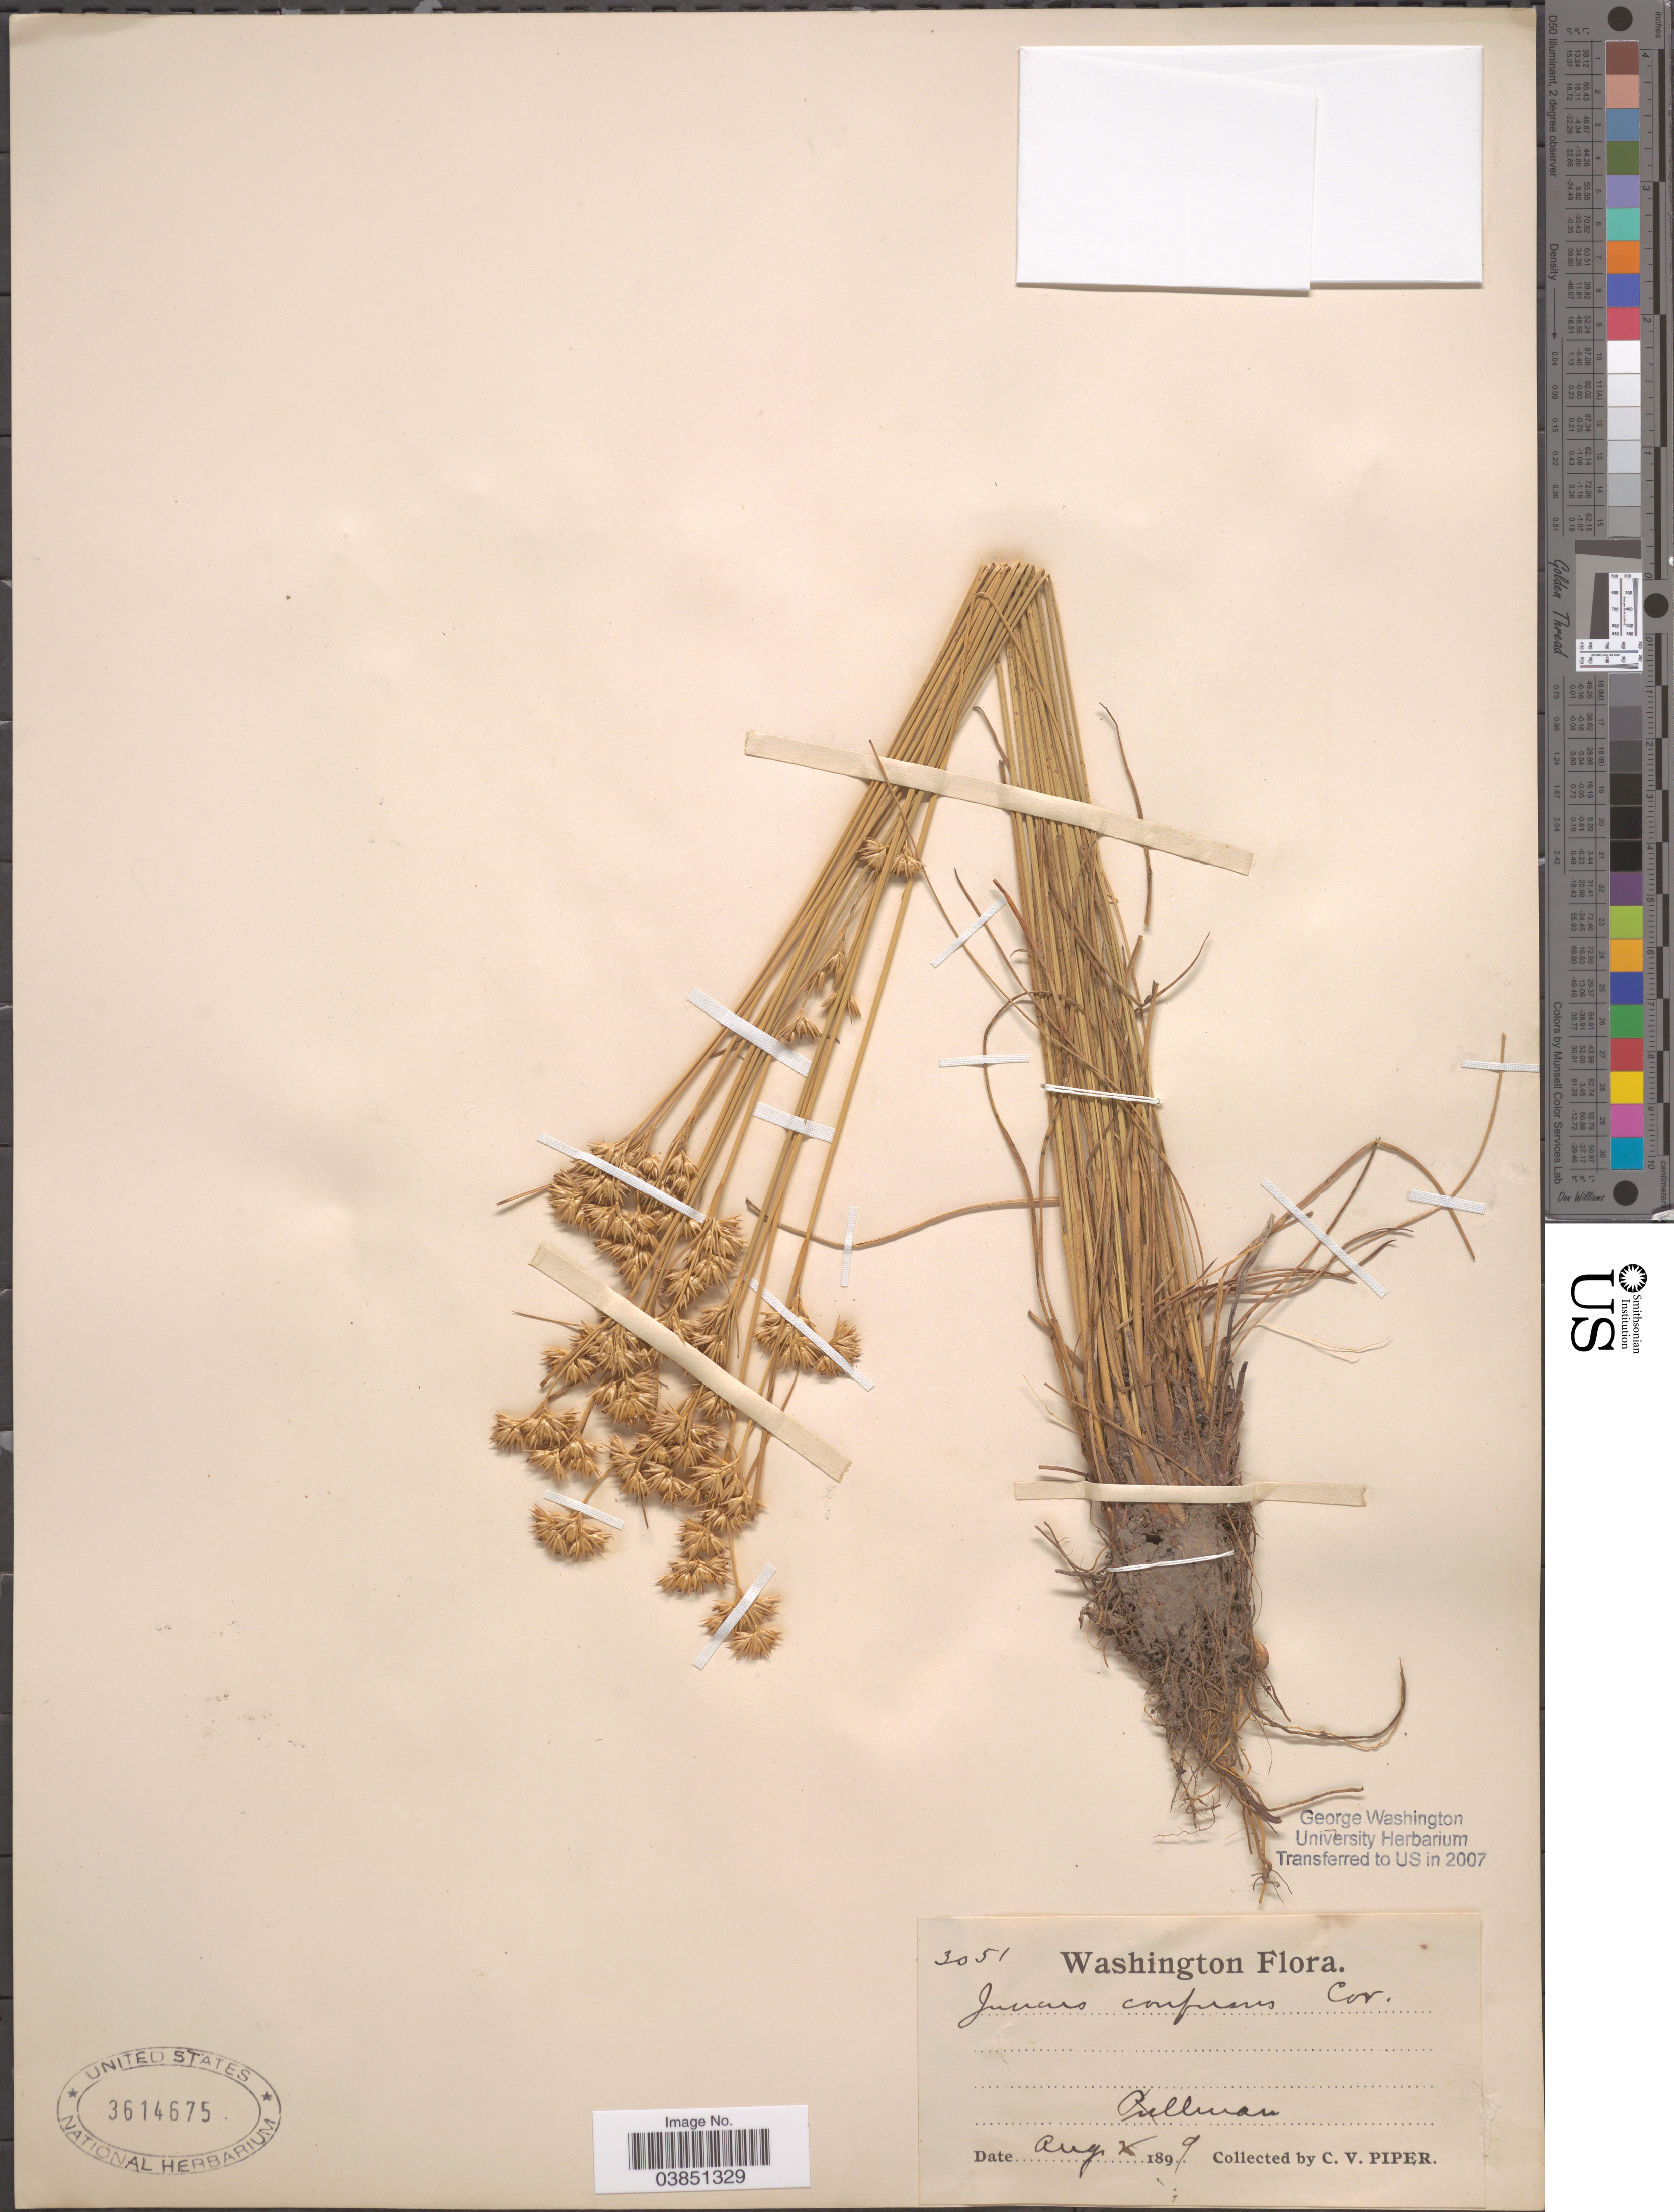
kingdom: Plantae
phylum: Tracheophyta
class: Liliopsida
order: Poales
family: Juncaceae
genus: Juncus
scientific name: Juncus canadensis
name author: J. Gay ex Laharpe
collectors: C. V. Piper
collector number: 3051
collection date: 1899-08-02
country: United States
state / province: Washington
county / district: Whitman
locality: Pullman.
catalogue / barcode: US 3614675